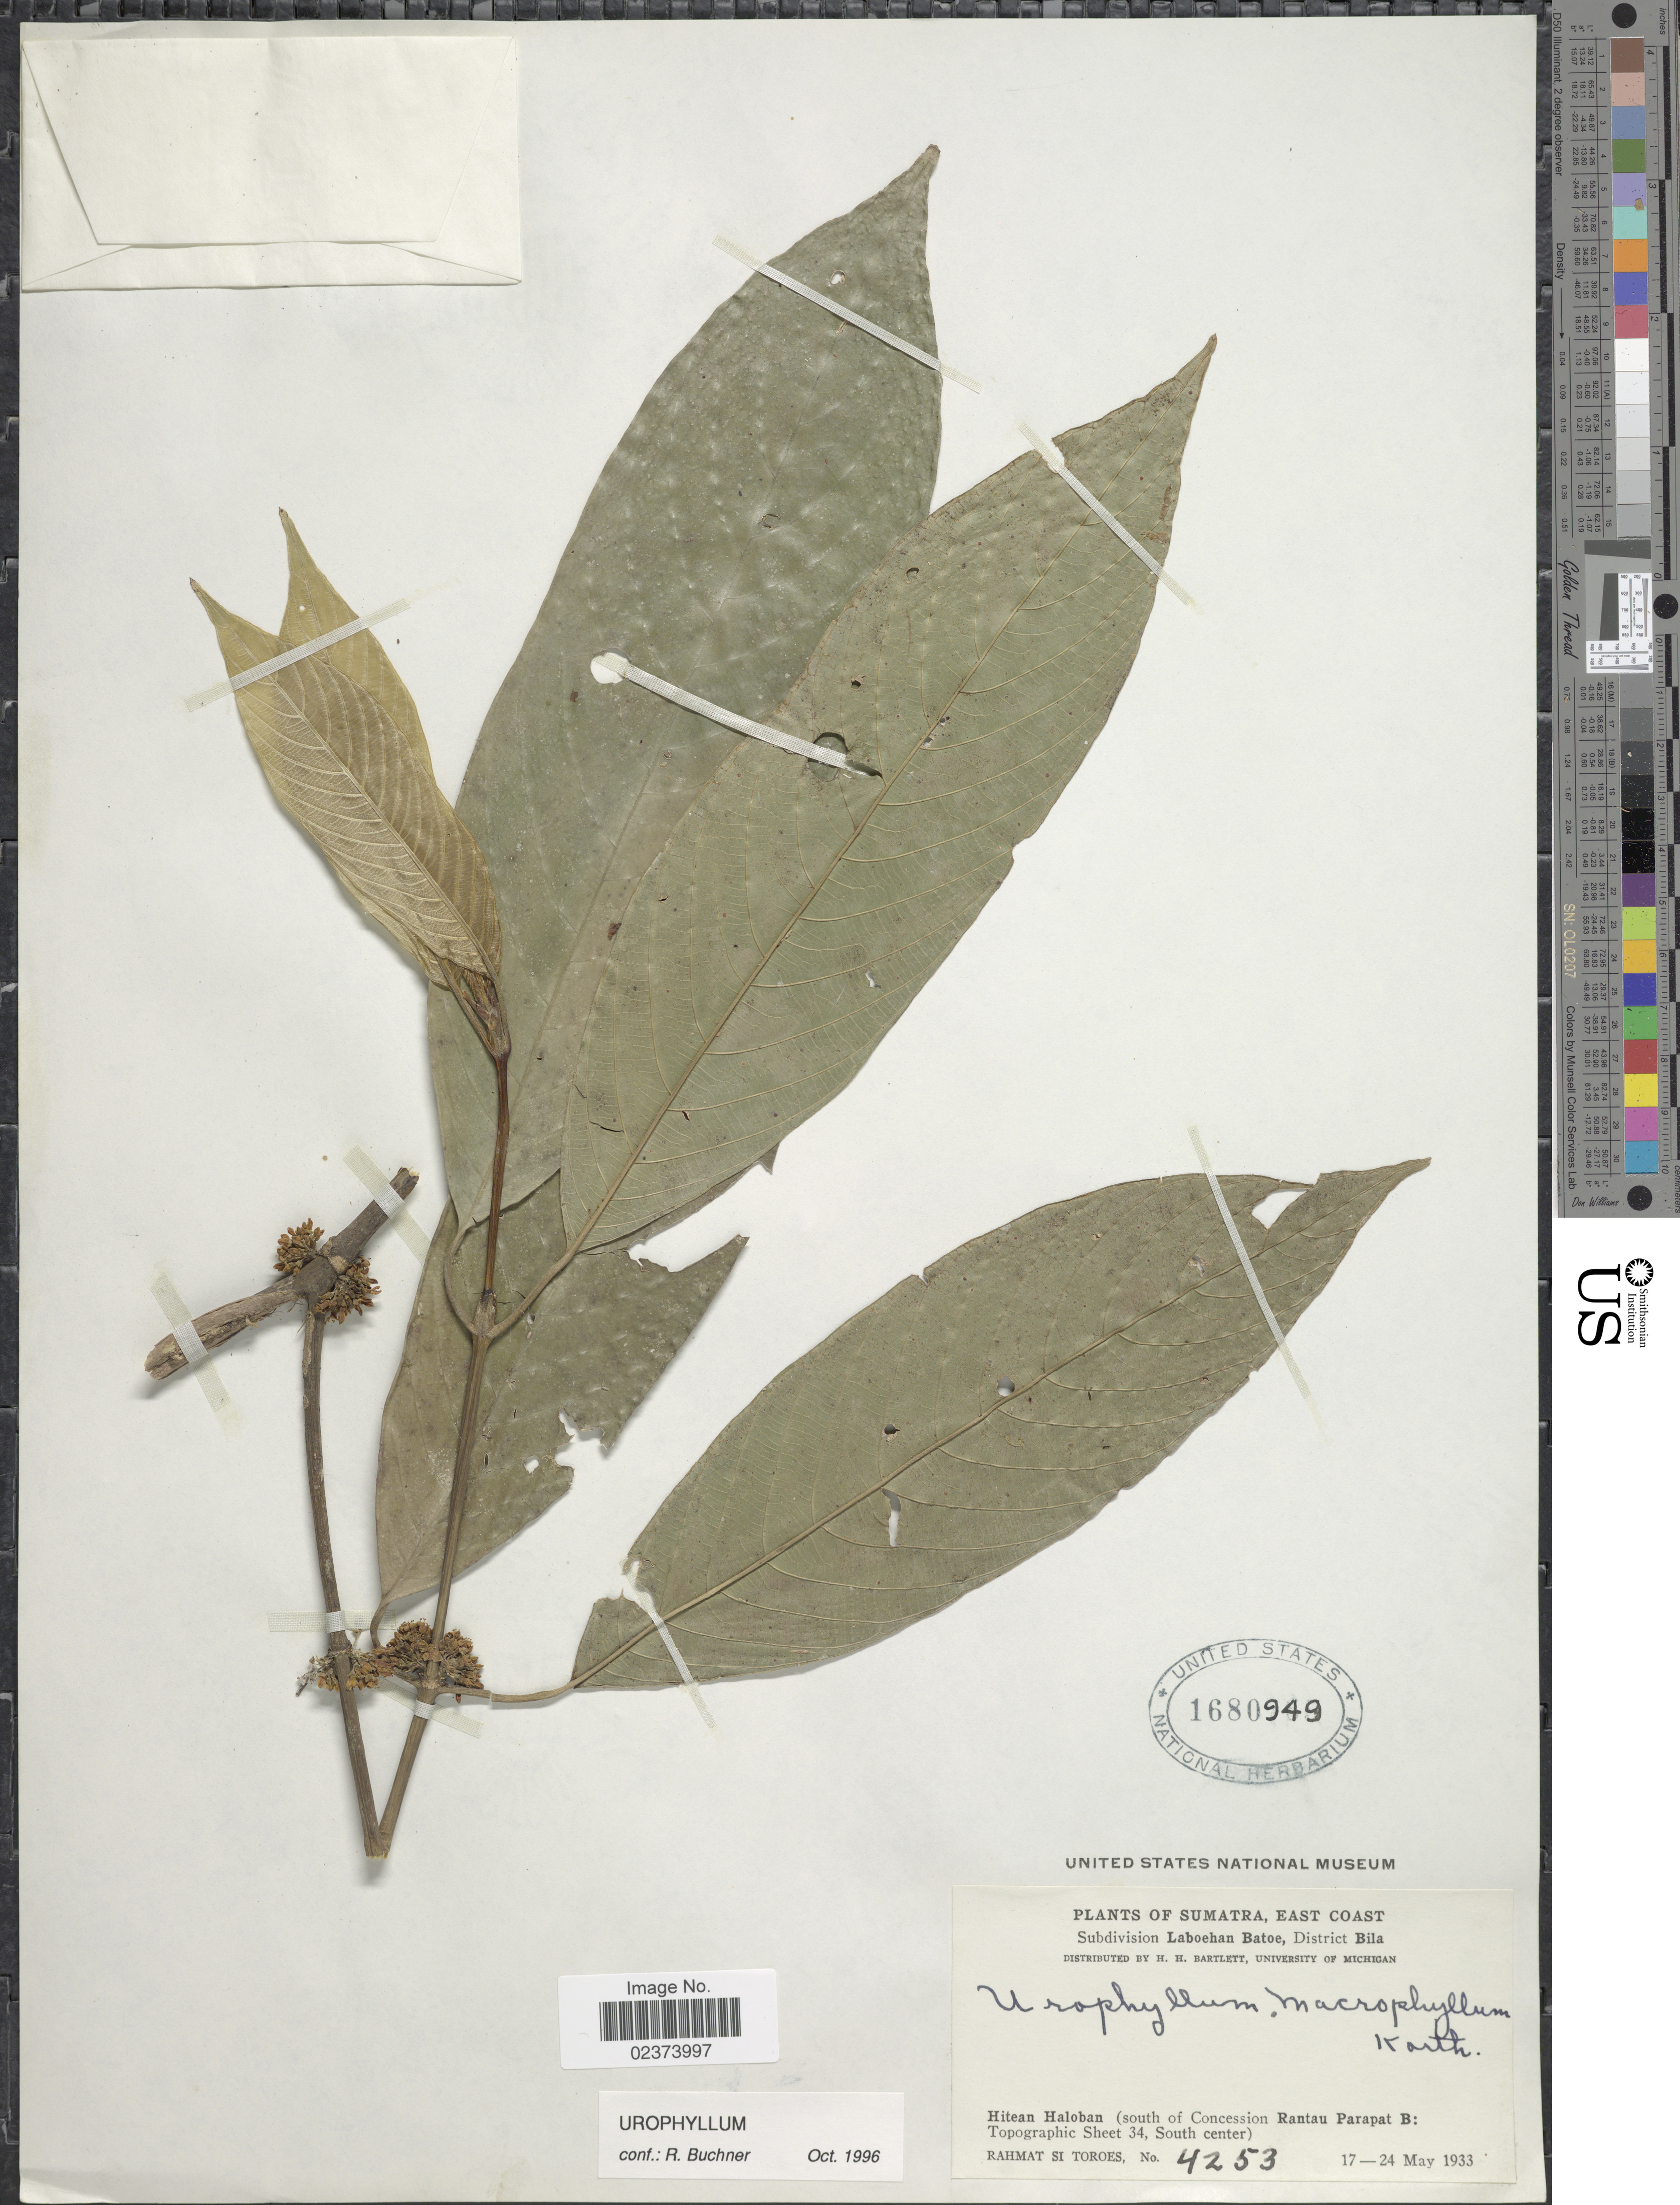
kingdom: Plantae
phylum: Tracheophyta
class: Magnoliopsida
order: Gentianales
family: Rubiaceae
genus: Urophyllum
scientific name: Urophyllum macrophyllum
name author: Korth.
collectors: Rahmat Si Boeea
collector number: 4253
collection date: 1933-05-17/1933-05-24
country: Indonesia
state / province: Sumatra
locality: East Coast, Subdivision Laboehan Batoe, District Bila, Hitean Haloban (south of Concession Rantau Parapat B: Topographic Sheet 34, South Center)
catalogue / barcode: US 1680949